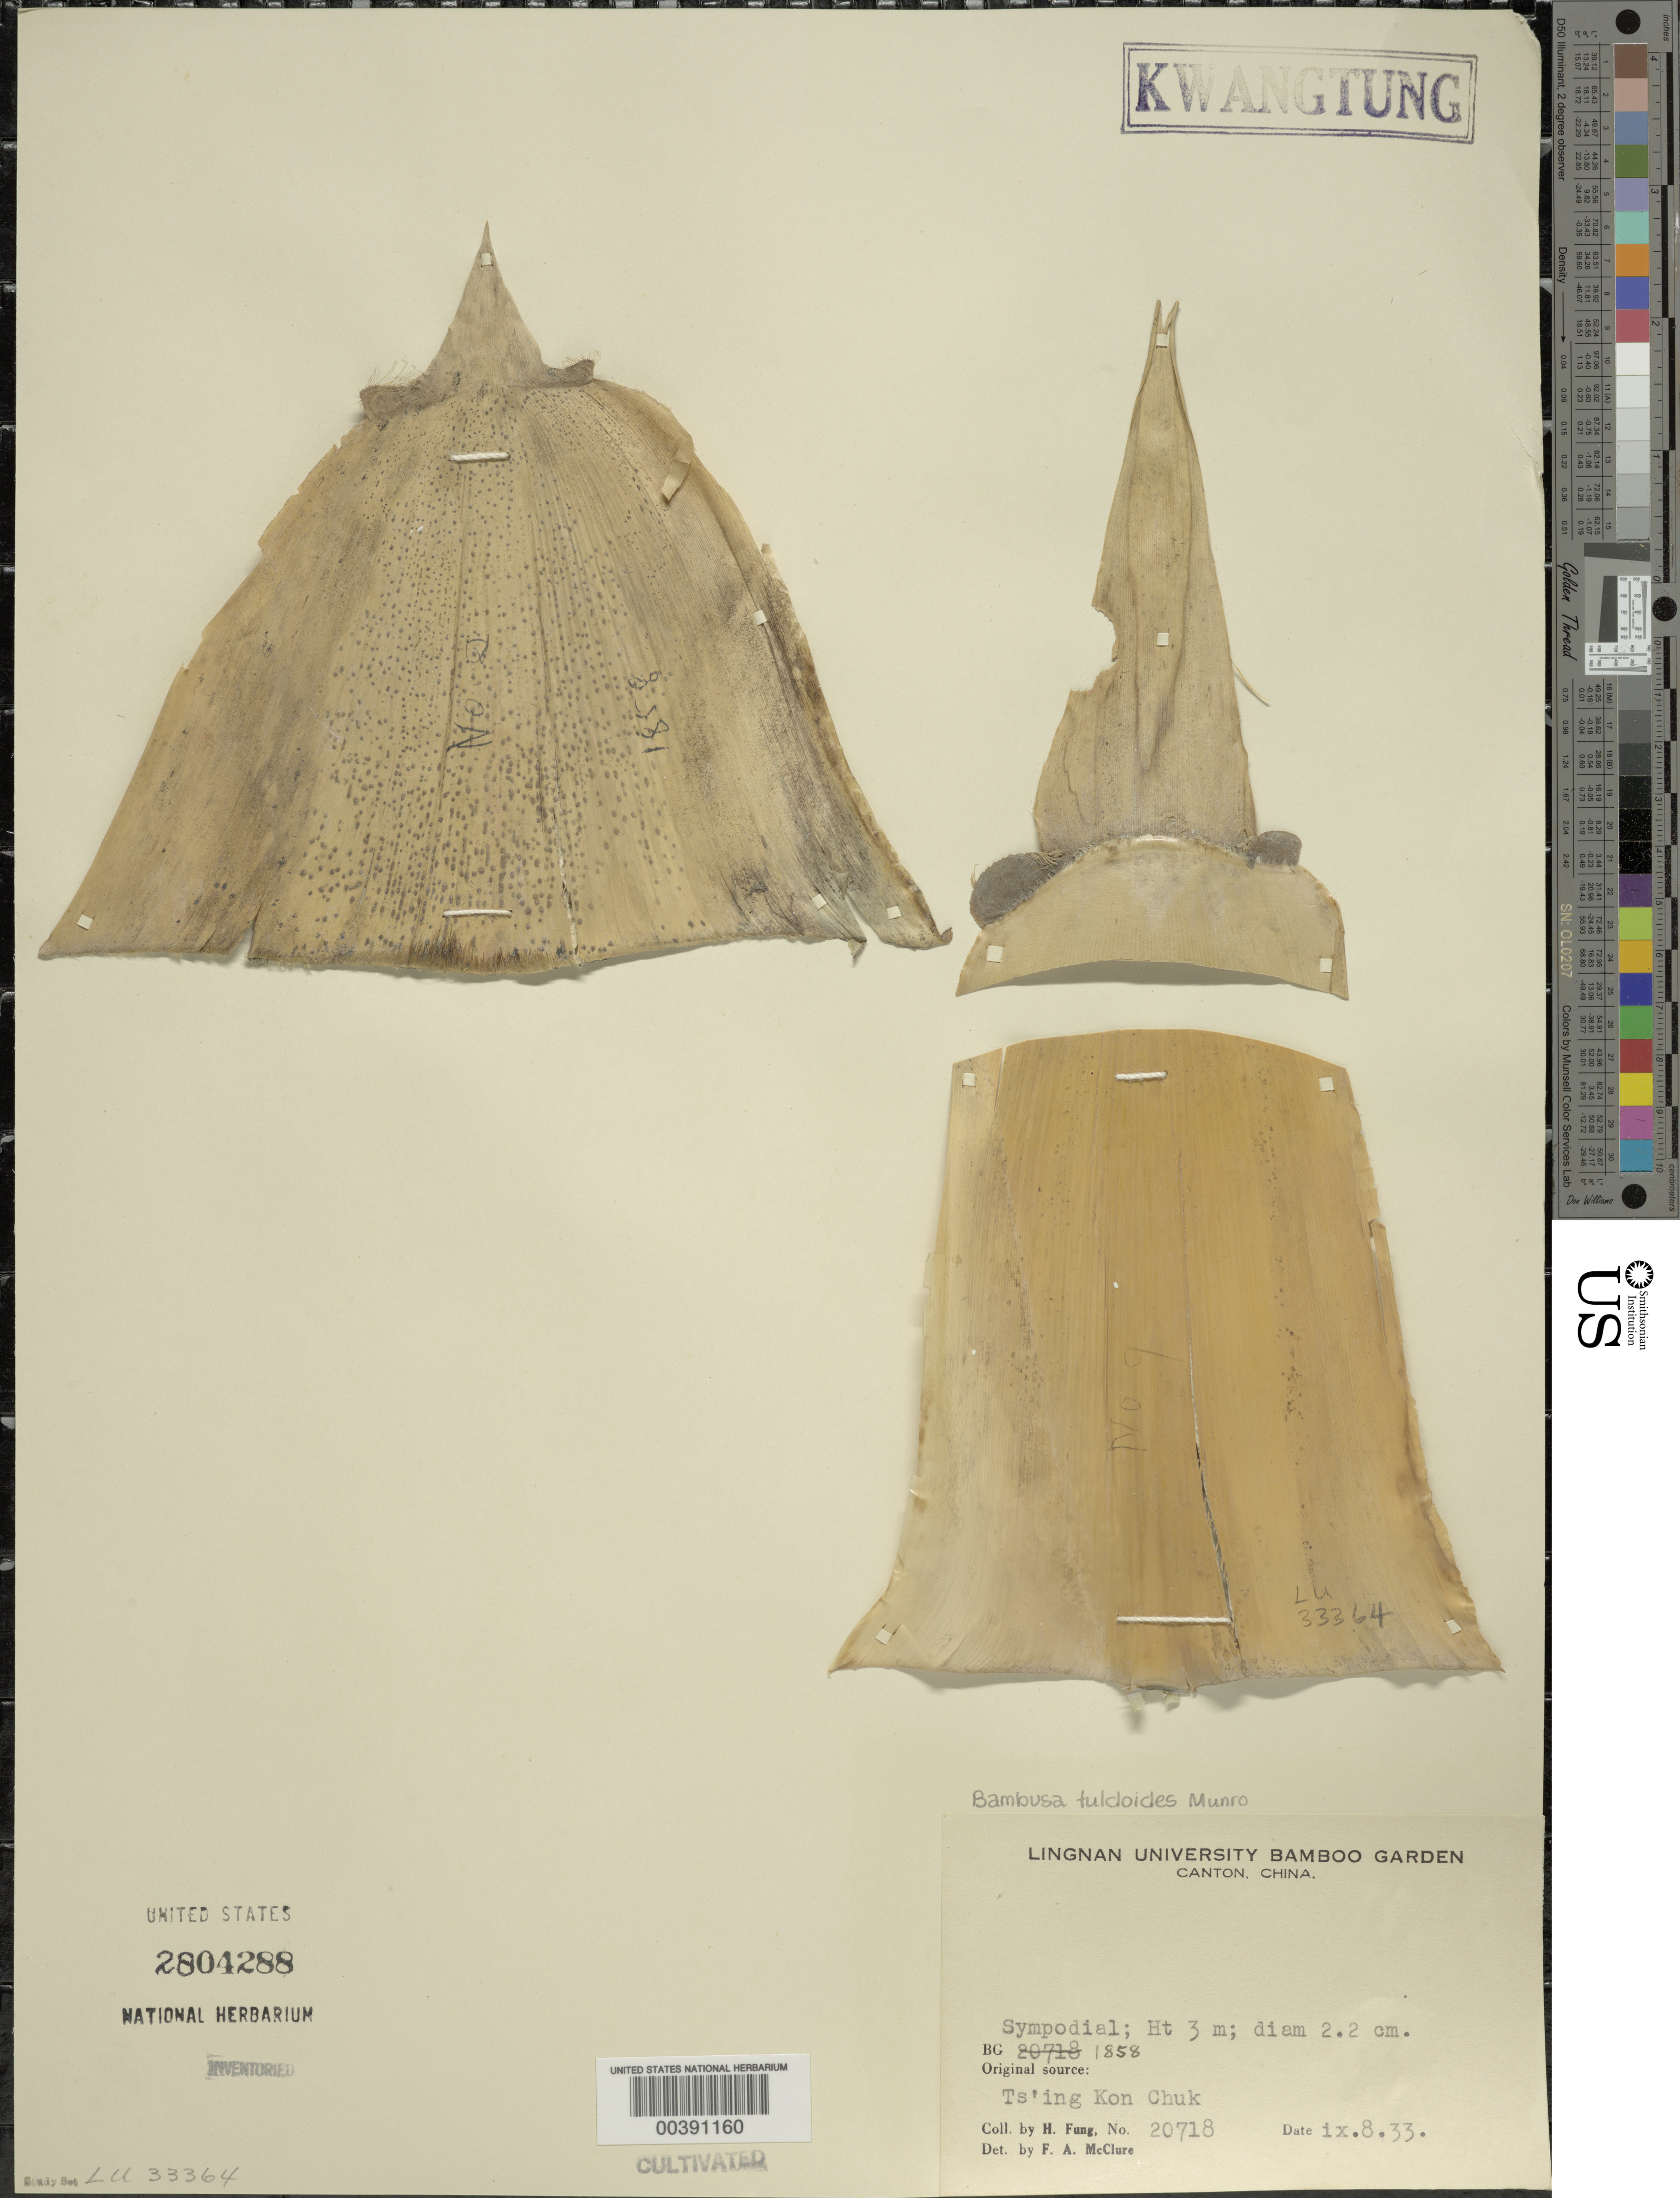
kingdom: Plantae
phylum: Tracheophyta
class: Liliopsida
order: Poales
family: Poaceae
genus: Bambusa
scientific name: Bambusa tuldoides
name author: Munro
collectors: H. L. Fung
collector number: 20718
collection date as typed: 08 Sep 1933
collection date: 1933-09-08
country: China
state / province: Guangdong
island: Honam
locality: Lingnan University Bamboo Garden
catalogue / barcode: US 2804288